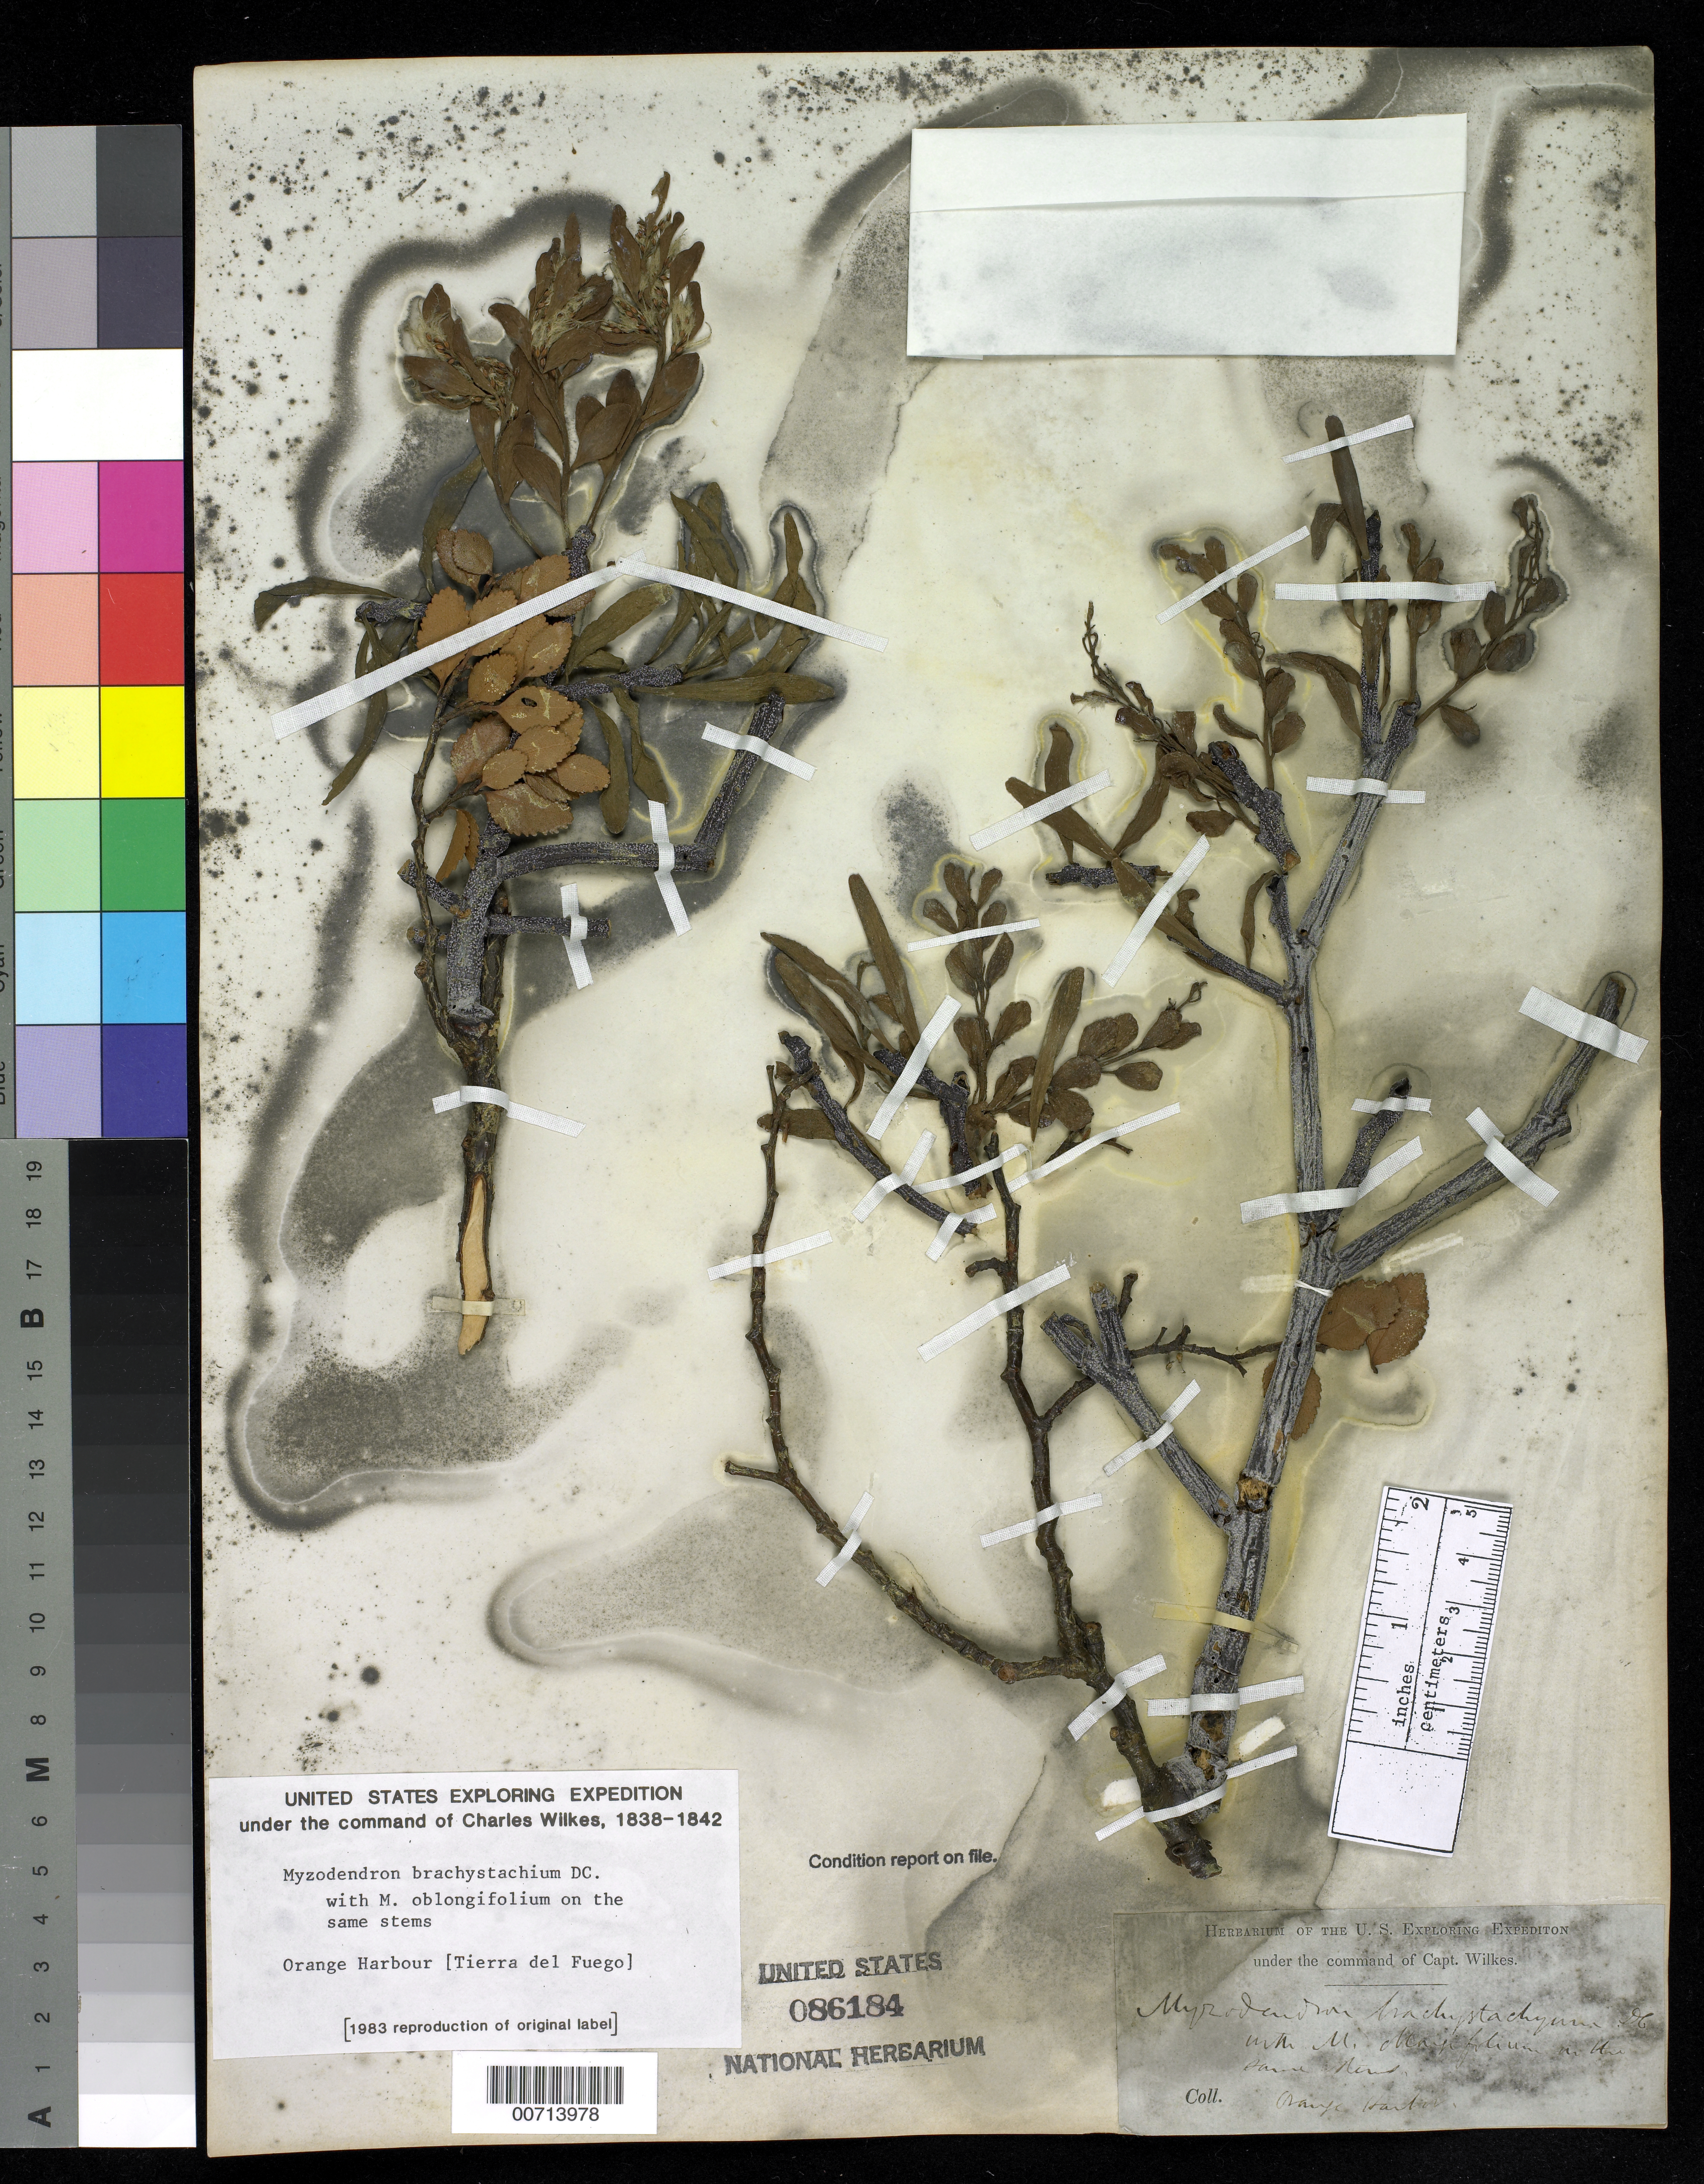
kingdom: Plantae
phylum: Tracheophyta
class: Magnoliopsida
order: Santalales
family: Misodendraceae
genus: Misodendrum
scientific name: Misodendrum brachystachyum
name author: DC.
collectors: Wilkes Explor. Exped.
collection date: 1838/1842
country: Argentina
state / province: Tierra del Fuego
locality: Orange Harbor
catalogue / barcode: US 86184